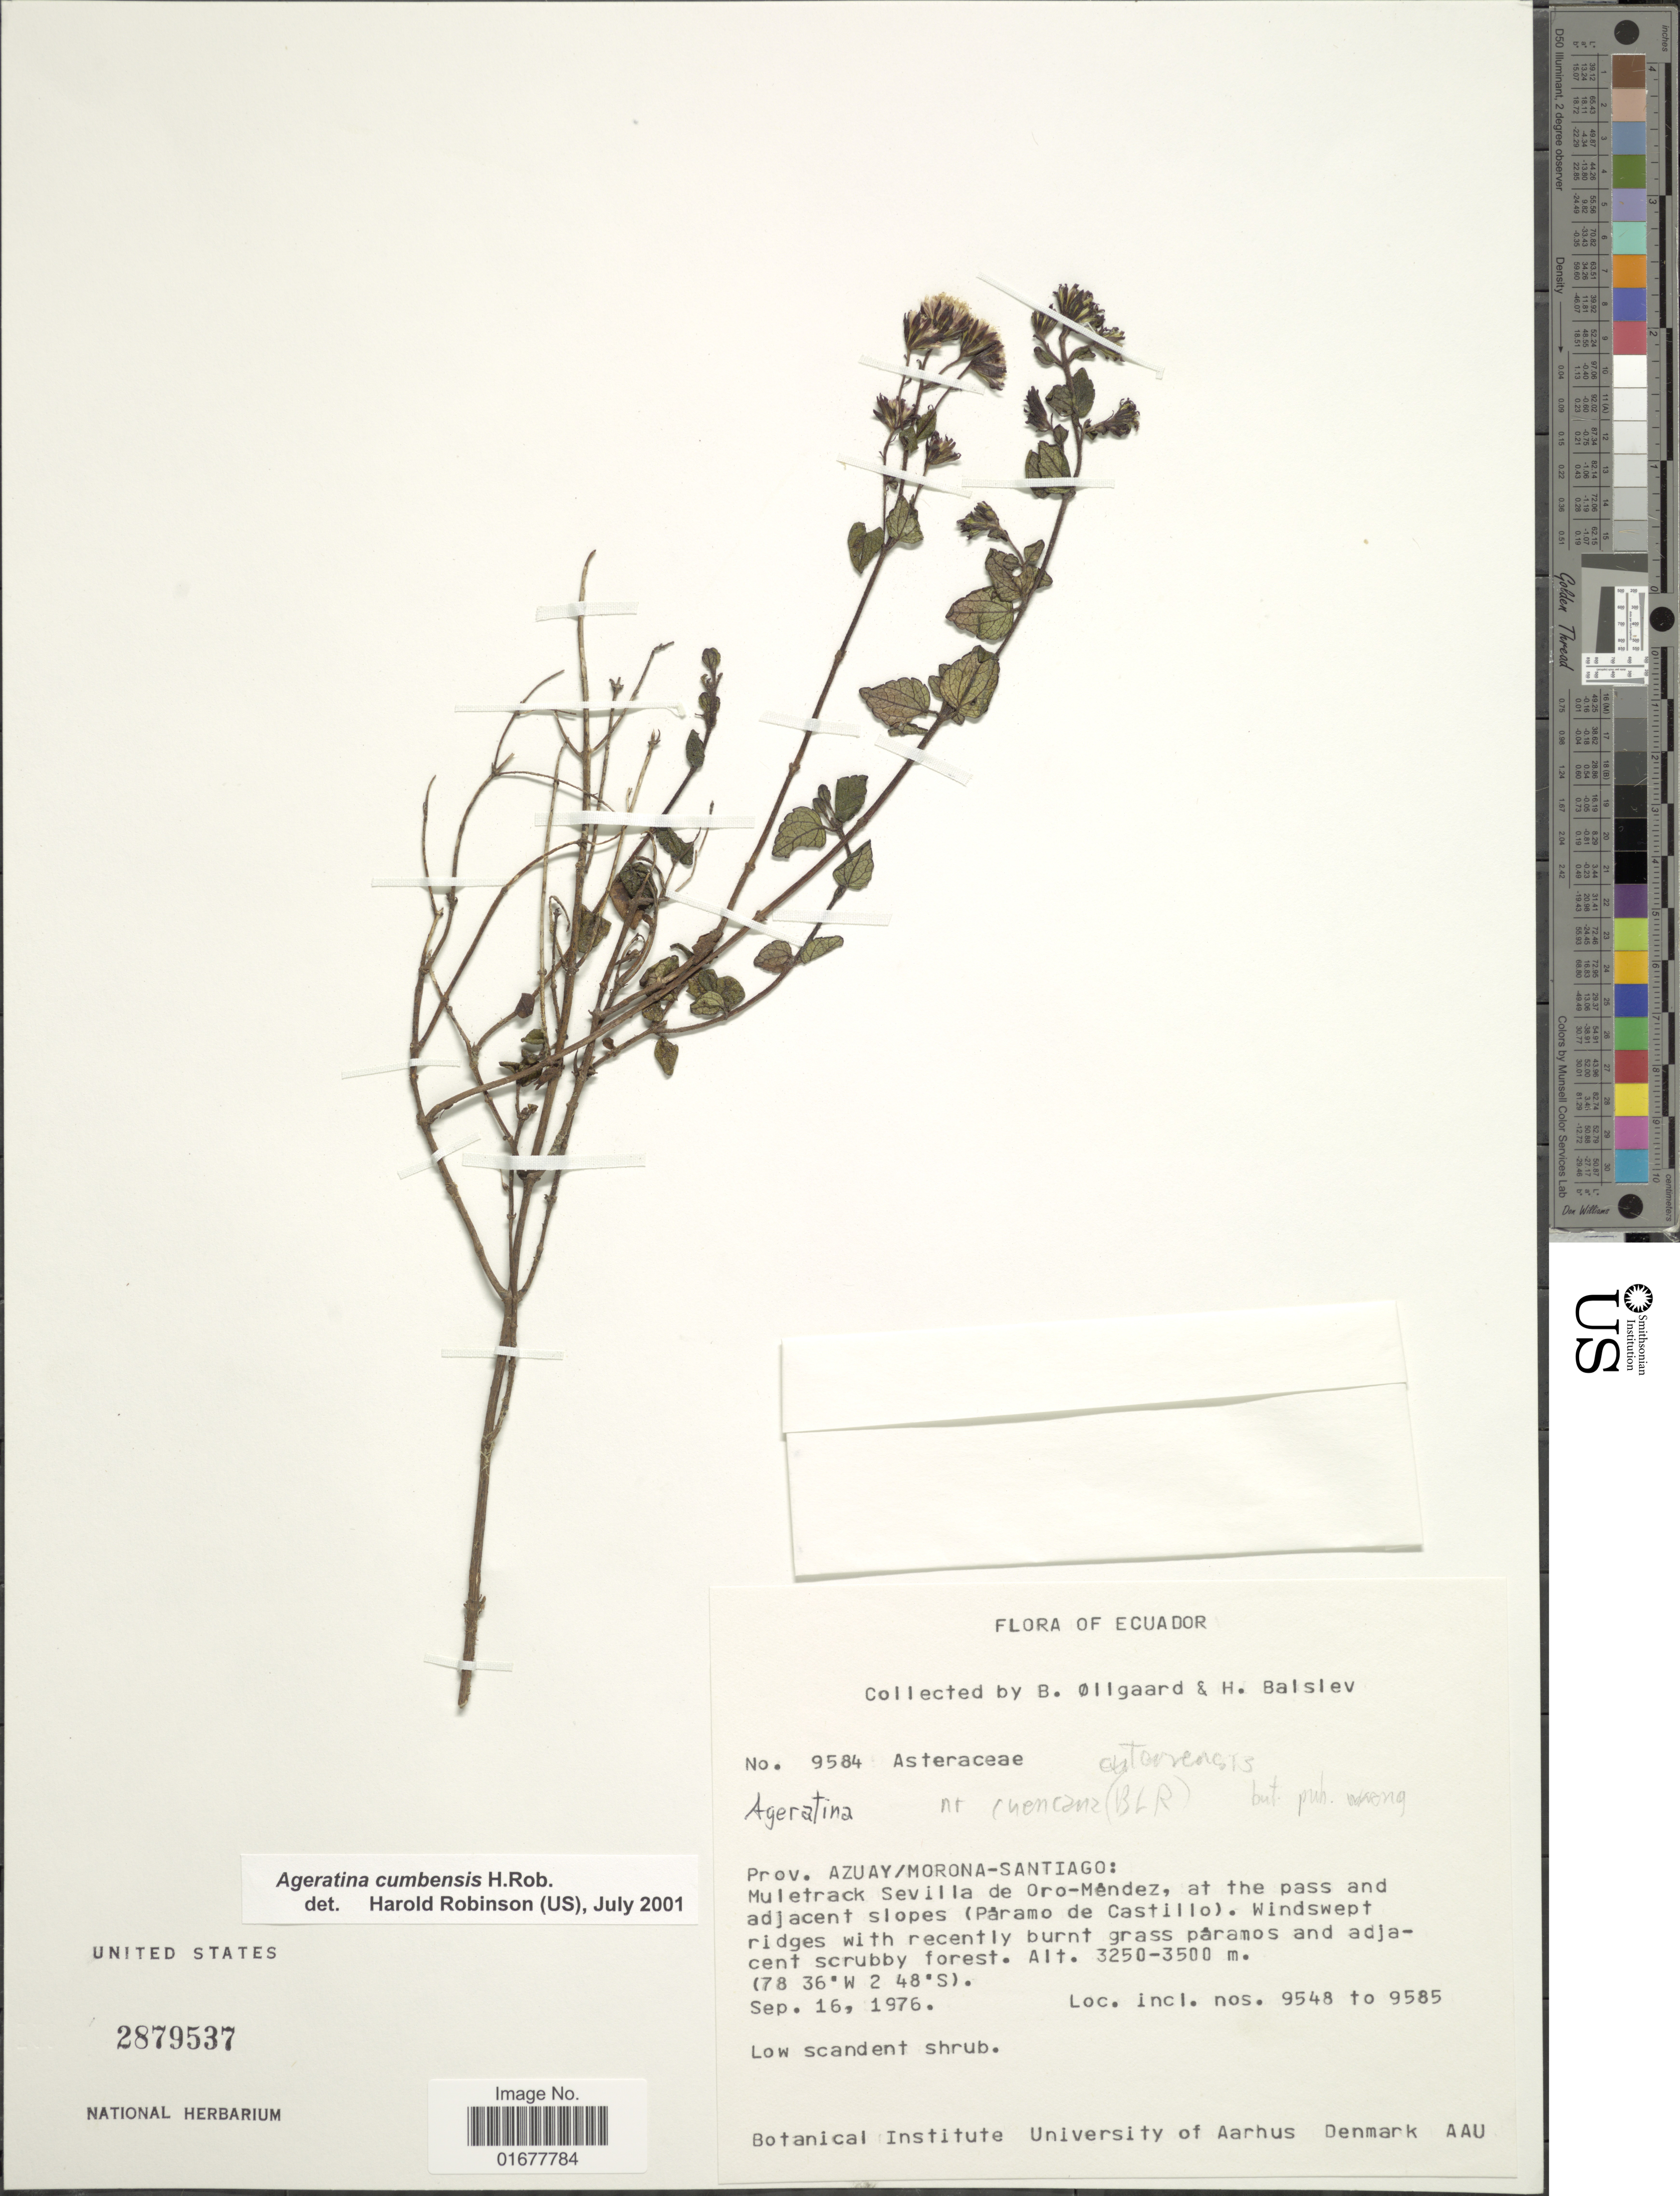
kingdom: Plantae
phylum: Tracheophyta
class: Magnoliopsida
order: Asterales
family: Asteraceae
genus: Ageratina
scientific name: Ageratina cumbensis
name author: H. Rob.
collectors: B. Øllgaard & H. Balslev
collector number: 9584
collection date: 1976-09-16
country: Ecuador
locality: Prov. Azuay/ Morona-Santiago: Muletrack Sevilla de Oro-Mendez, at the pass and adjacent slopes (Paramo de Castillo)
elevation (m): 3250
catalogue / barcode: US 2879537